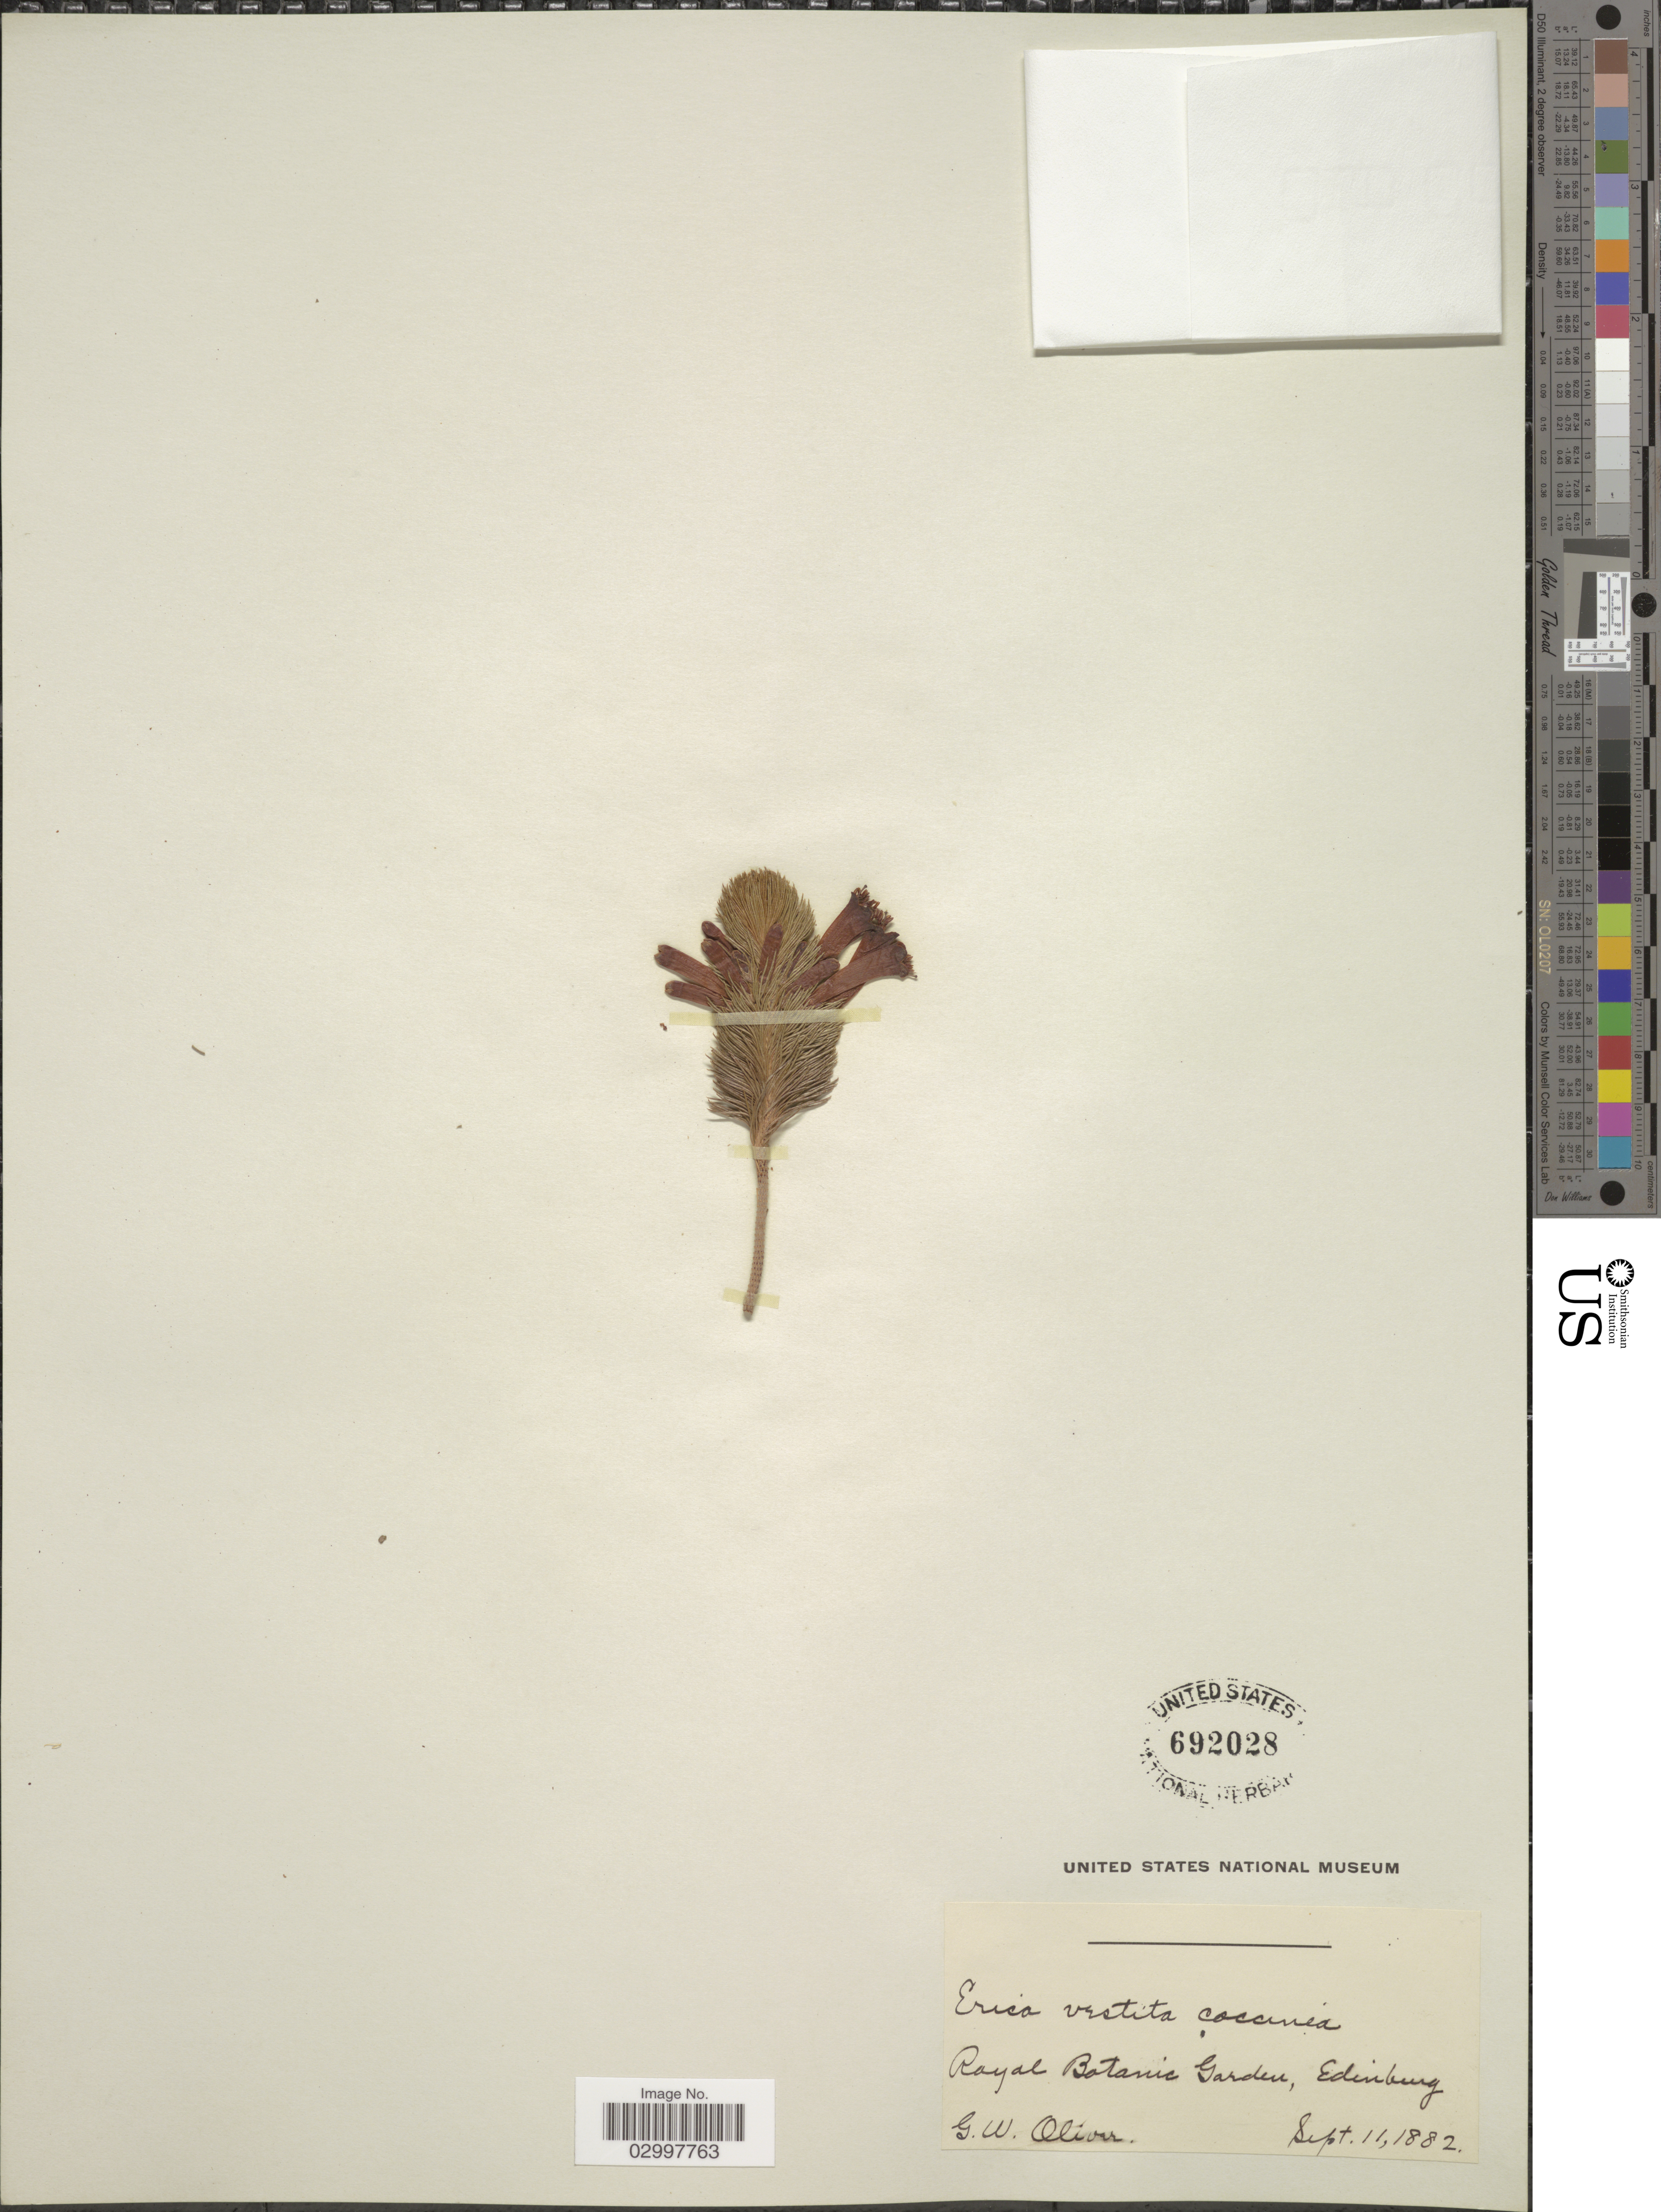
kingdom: Plantae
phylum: Tracheophyta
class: Magnoliopsida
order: Ericales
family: Ericaceae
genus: Erica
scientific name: Erica vestita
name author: Thunb.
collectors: G. W. Oliver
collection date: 1882-09-11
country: United Kingdom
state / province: Scotland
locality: Royal Botanic Garden, Edinburg.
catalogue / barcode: US 692028